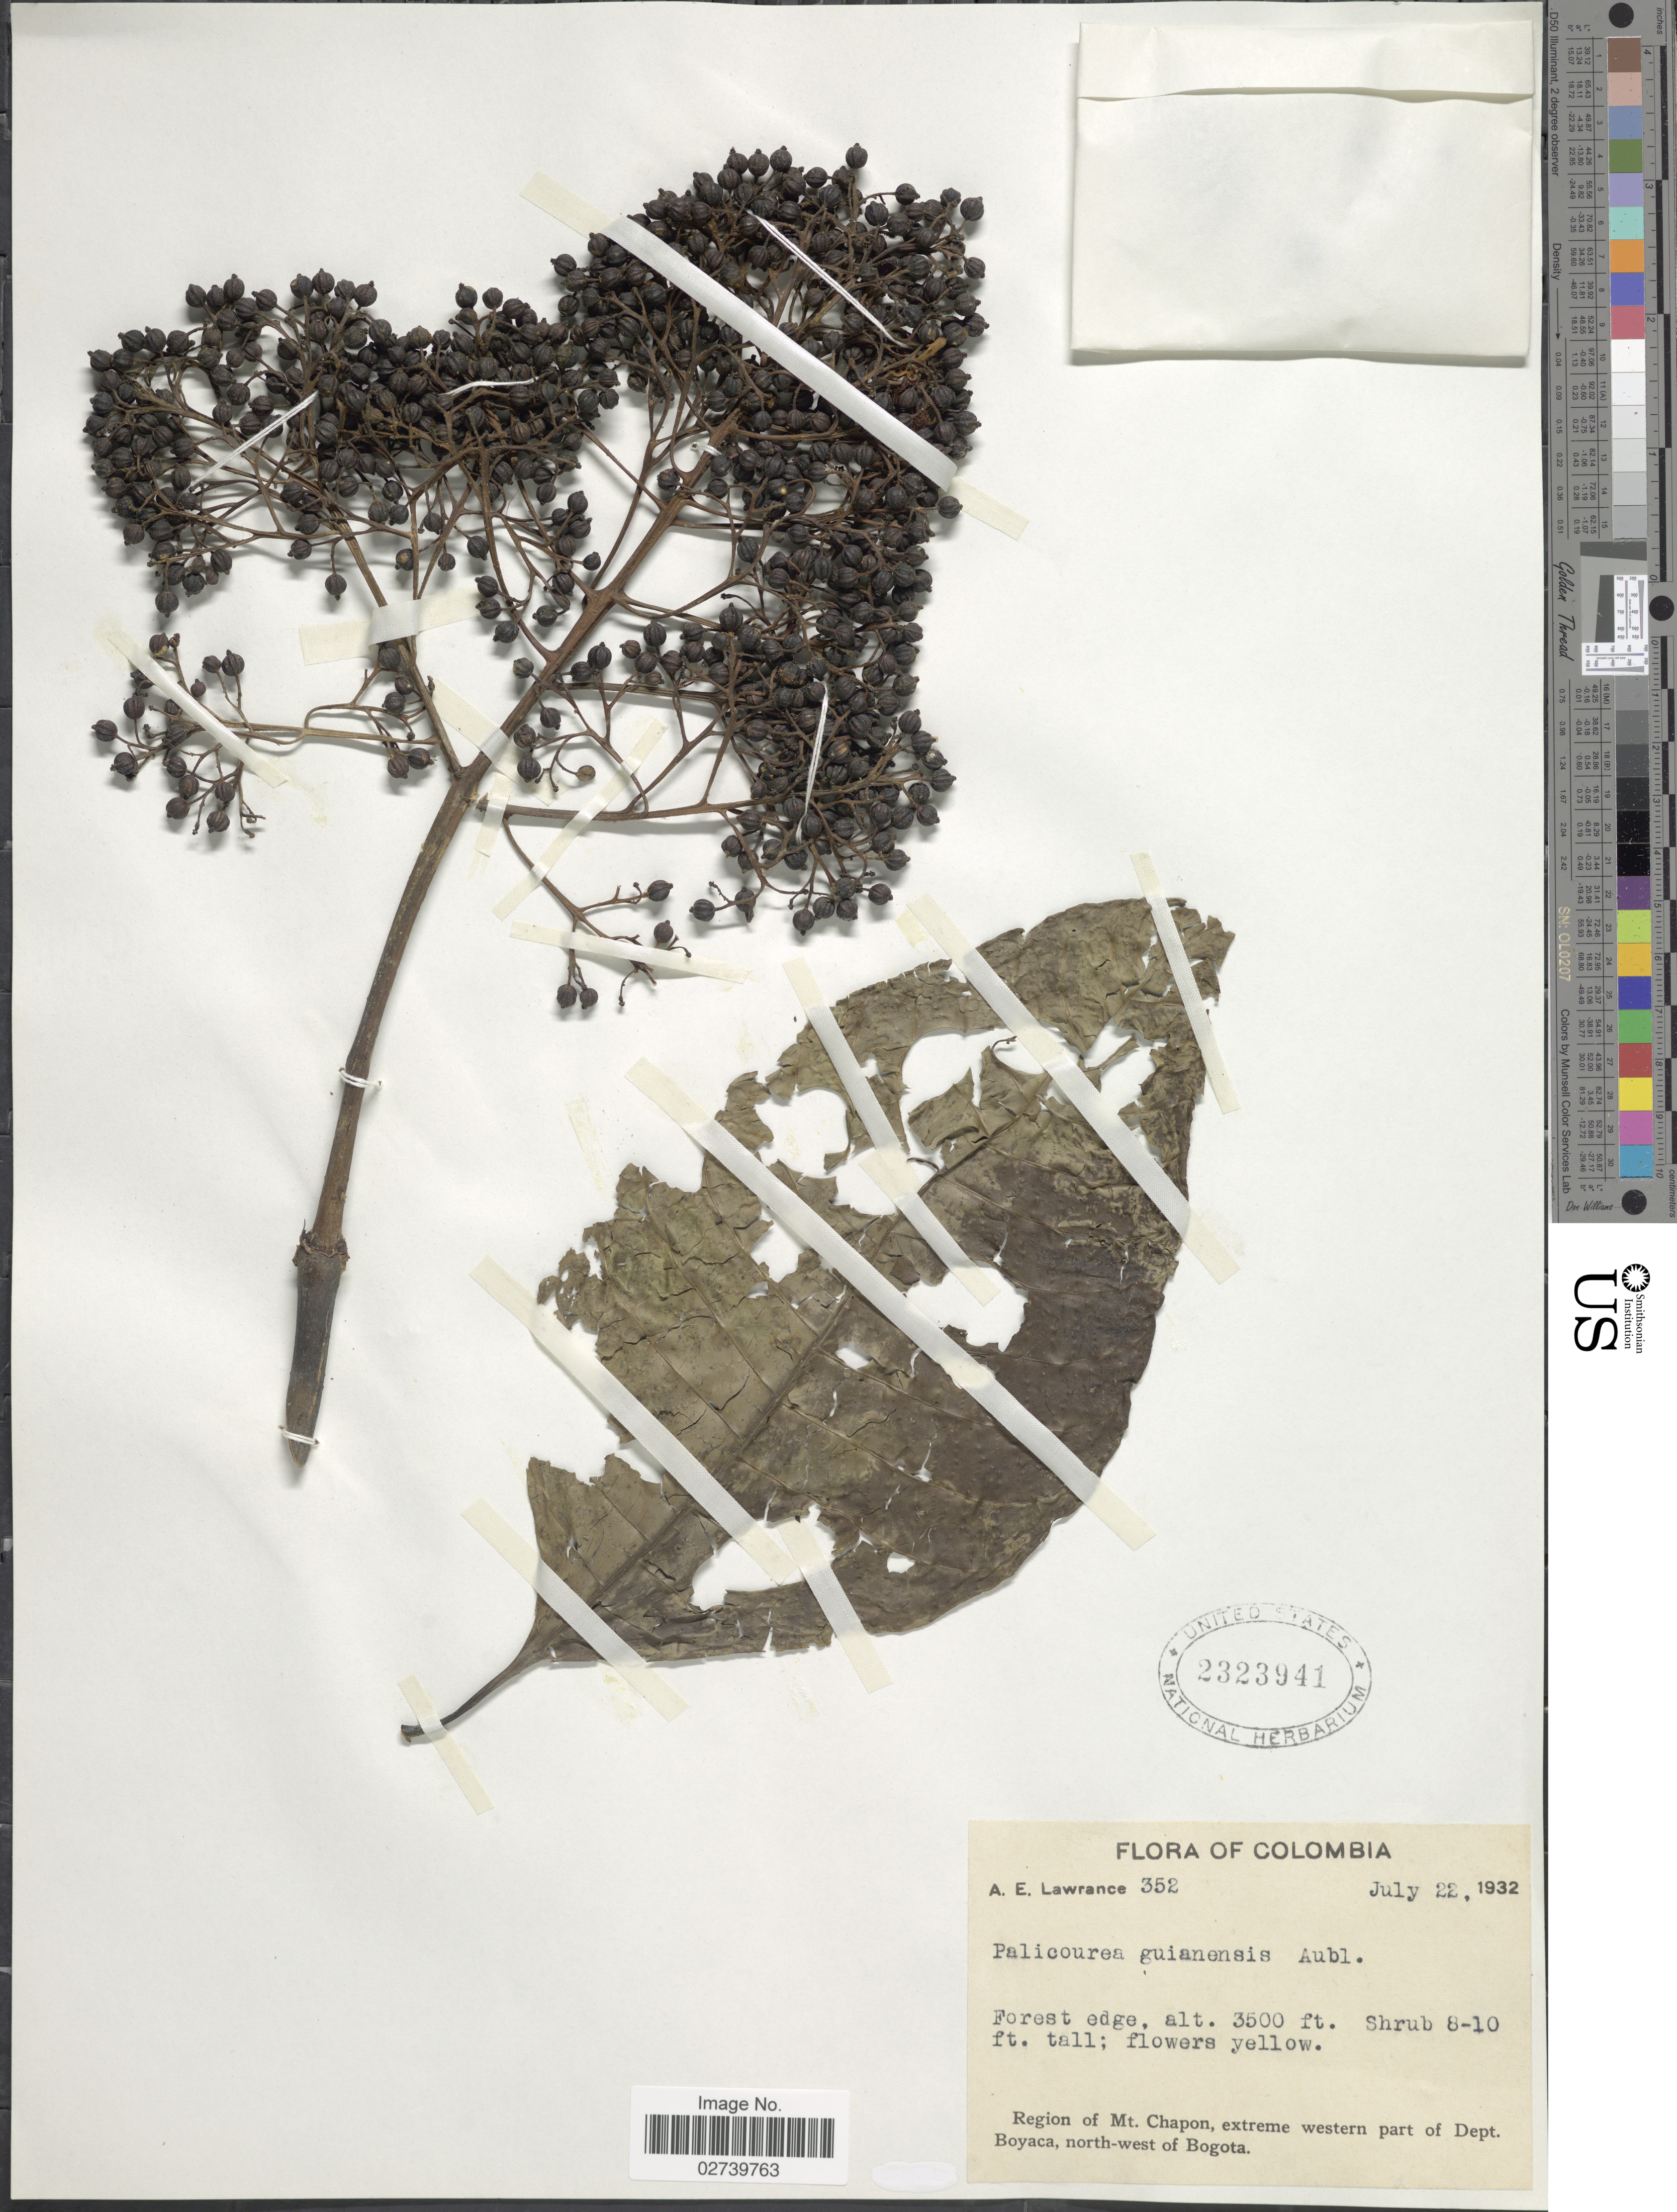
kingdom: Plantae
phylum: Tracheophyta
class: Magnoliopsida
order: Gentianales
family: Rubiaceae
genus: Palicourea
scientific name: Palicourea guianensis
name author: Aubl.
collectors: A. Lawrance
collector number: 352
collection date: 1932-07-22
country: Colombia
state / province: Boyacá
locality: Region of Mt. Chapon, extreme western part of Dept. Boyaca, north-west of Bogota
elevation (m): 1067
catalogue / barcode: US 2323941